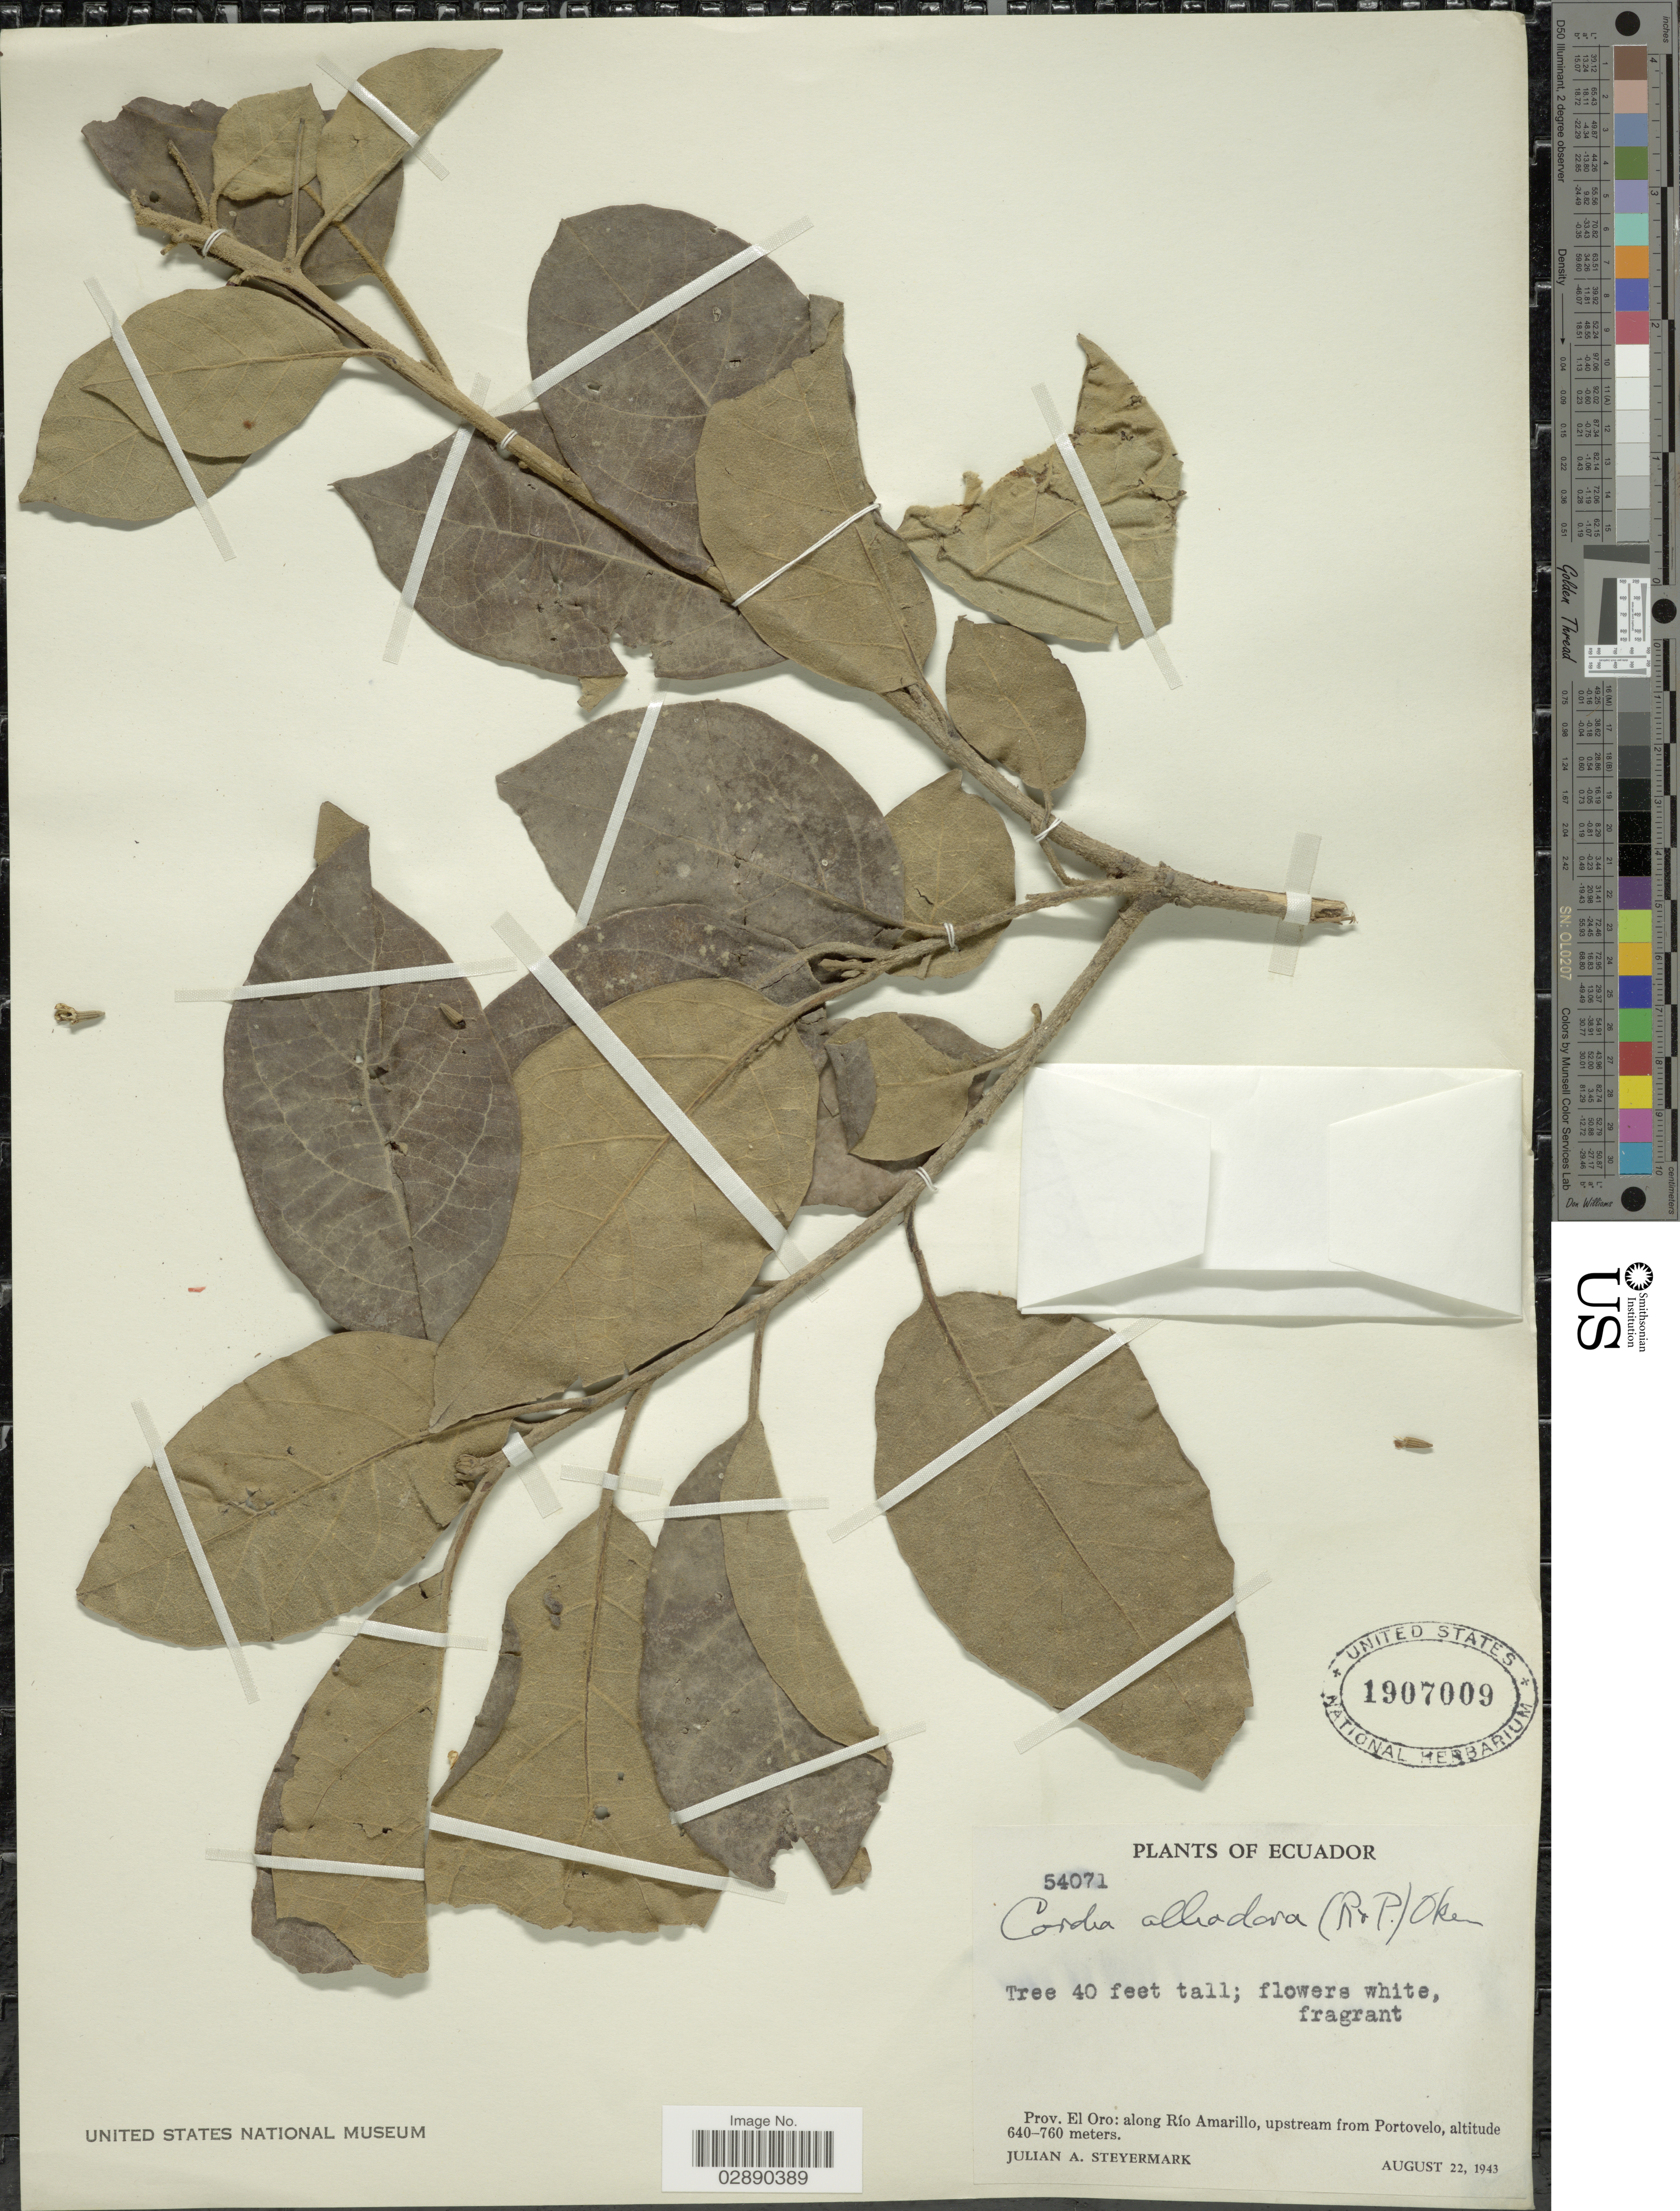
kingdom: Plantae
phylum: Tracheophyta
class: Magnoliopsida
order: Boraginales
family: Cordiaceae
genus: Cordia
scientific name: Cordia alliodora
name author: (Ruiz & Pav.) Oken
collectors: J. Steyermark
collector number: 54071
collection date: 1943-08-22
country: Ecuador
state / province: El Oro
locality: Along Río Amarillo, upstream from Portovelo.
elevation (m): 640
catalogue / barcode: US 1907009